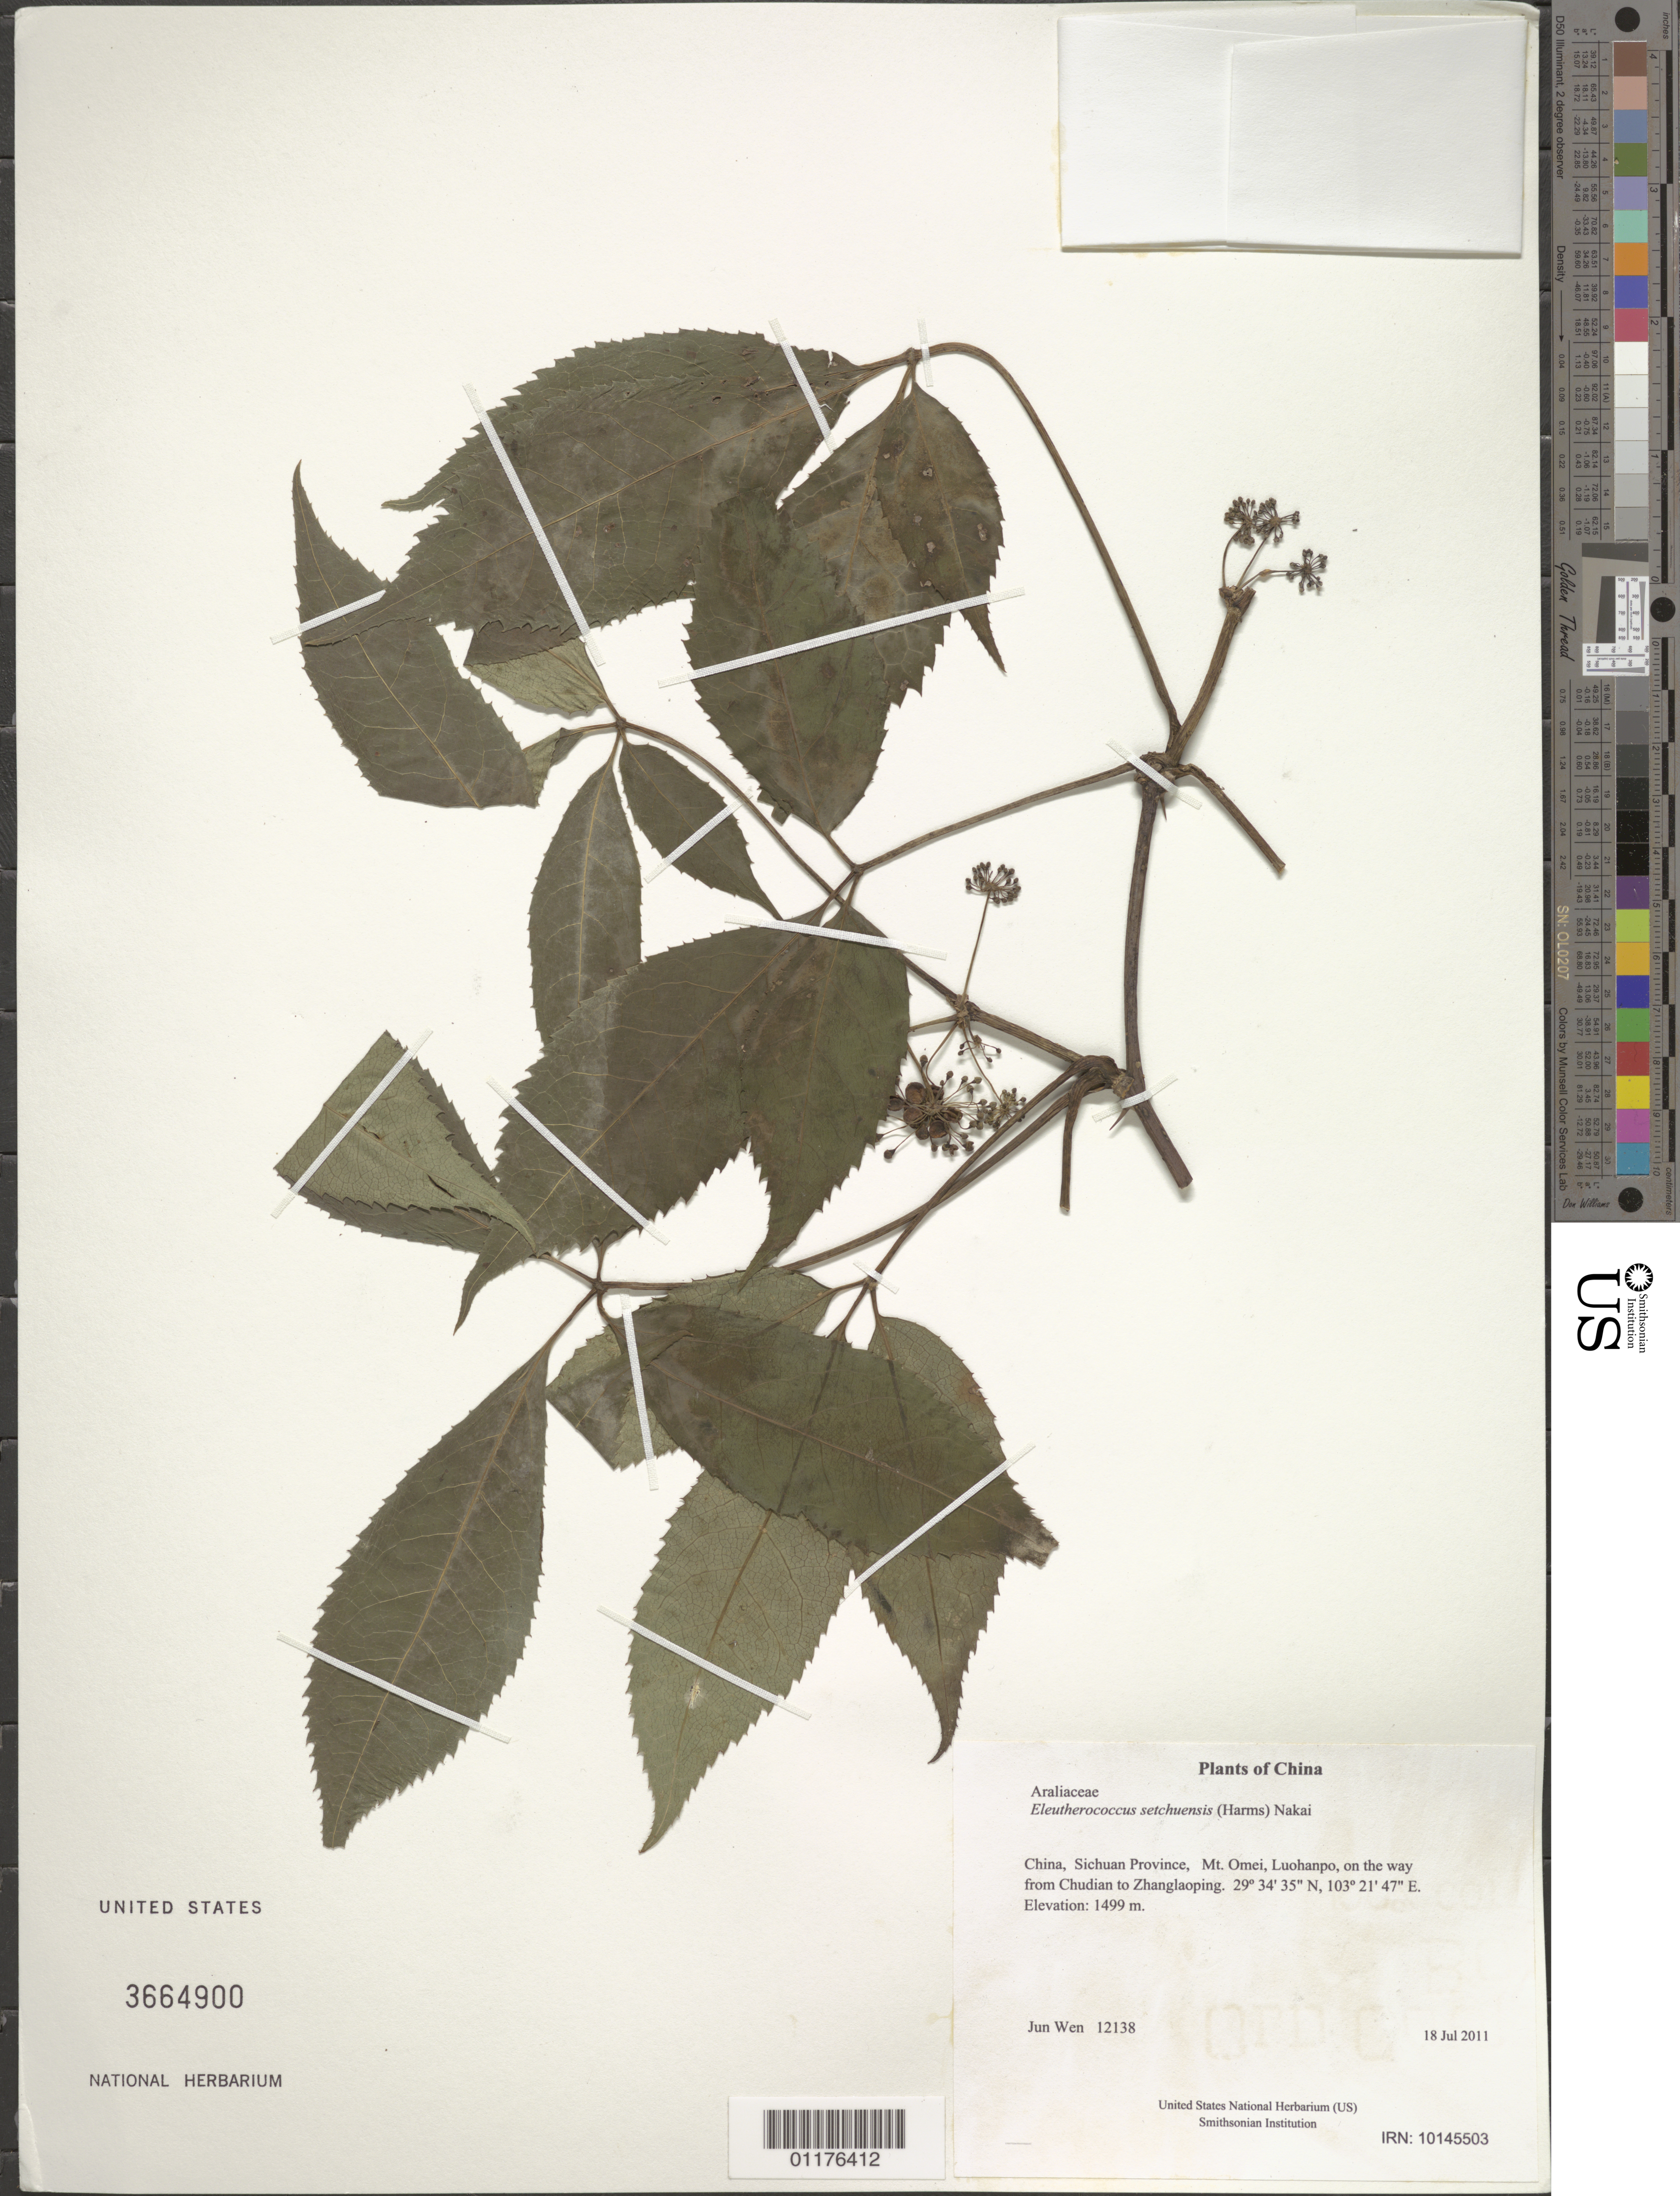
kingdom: Plantae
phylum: Tracheophyta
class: Magnoliopsida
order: Apiales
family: Araliaceae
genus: Eleutherococcus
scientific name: Eleutherococcus setchuenensis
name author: (Harms) Nakai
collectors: J. Wen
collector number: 12138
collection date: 2011-07-18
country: China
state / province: Sichuan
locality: Mt. Omei, Luohanpo, on the way from Chudian to Zhanglaoping.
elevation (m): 1499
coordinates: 29 34 34.6 N, 103 21 46.8 E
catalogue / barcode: US 3664900